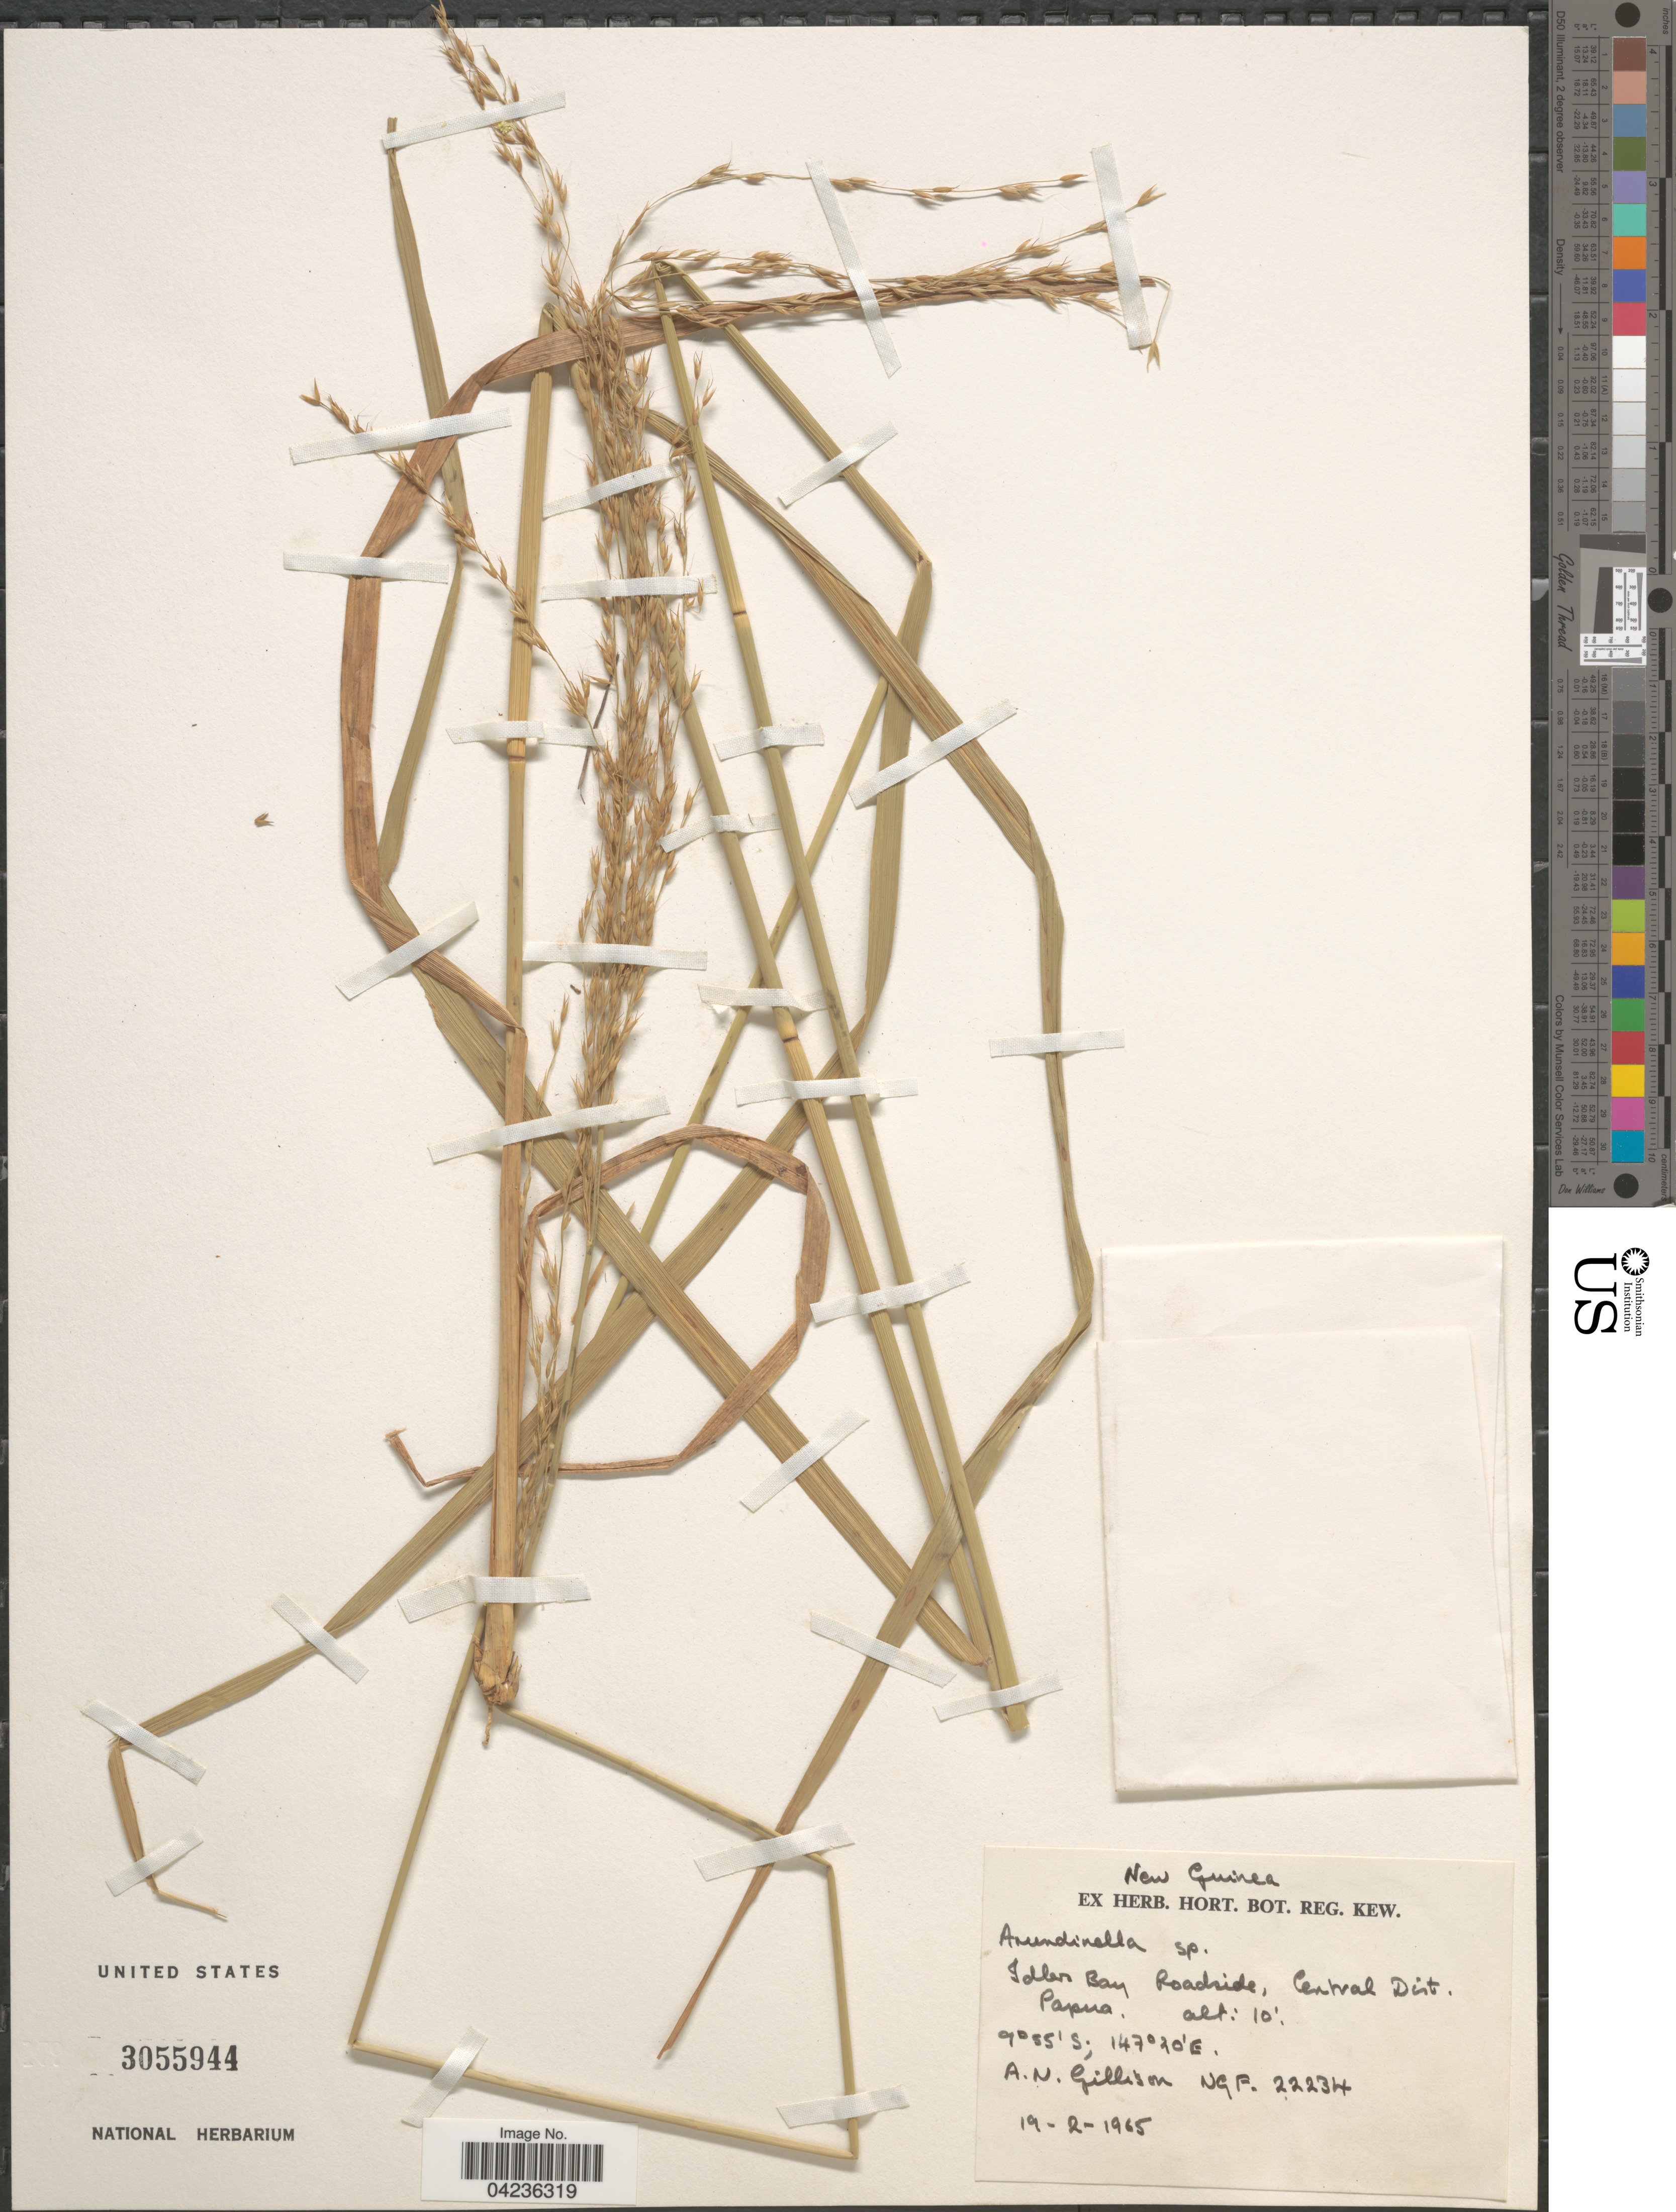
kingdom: Plantae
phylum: Tracheophyta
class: Liliopsida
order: Poales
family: Poaceae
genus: Arundinella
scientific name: Arundinella sp.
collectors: A. Gillison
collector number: NGF. 22234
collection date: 1965-02-19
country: Papua New Guinea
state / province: Central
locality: New Guinea. Idler's Bay Roadside, Central Dist. Papua.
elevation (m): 3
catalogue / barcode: US 3055944